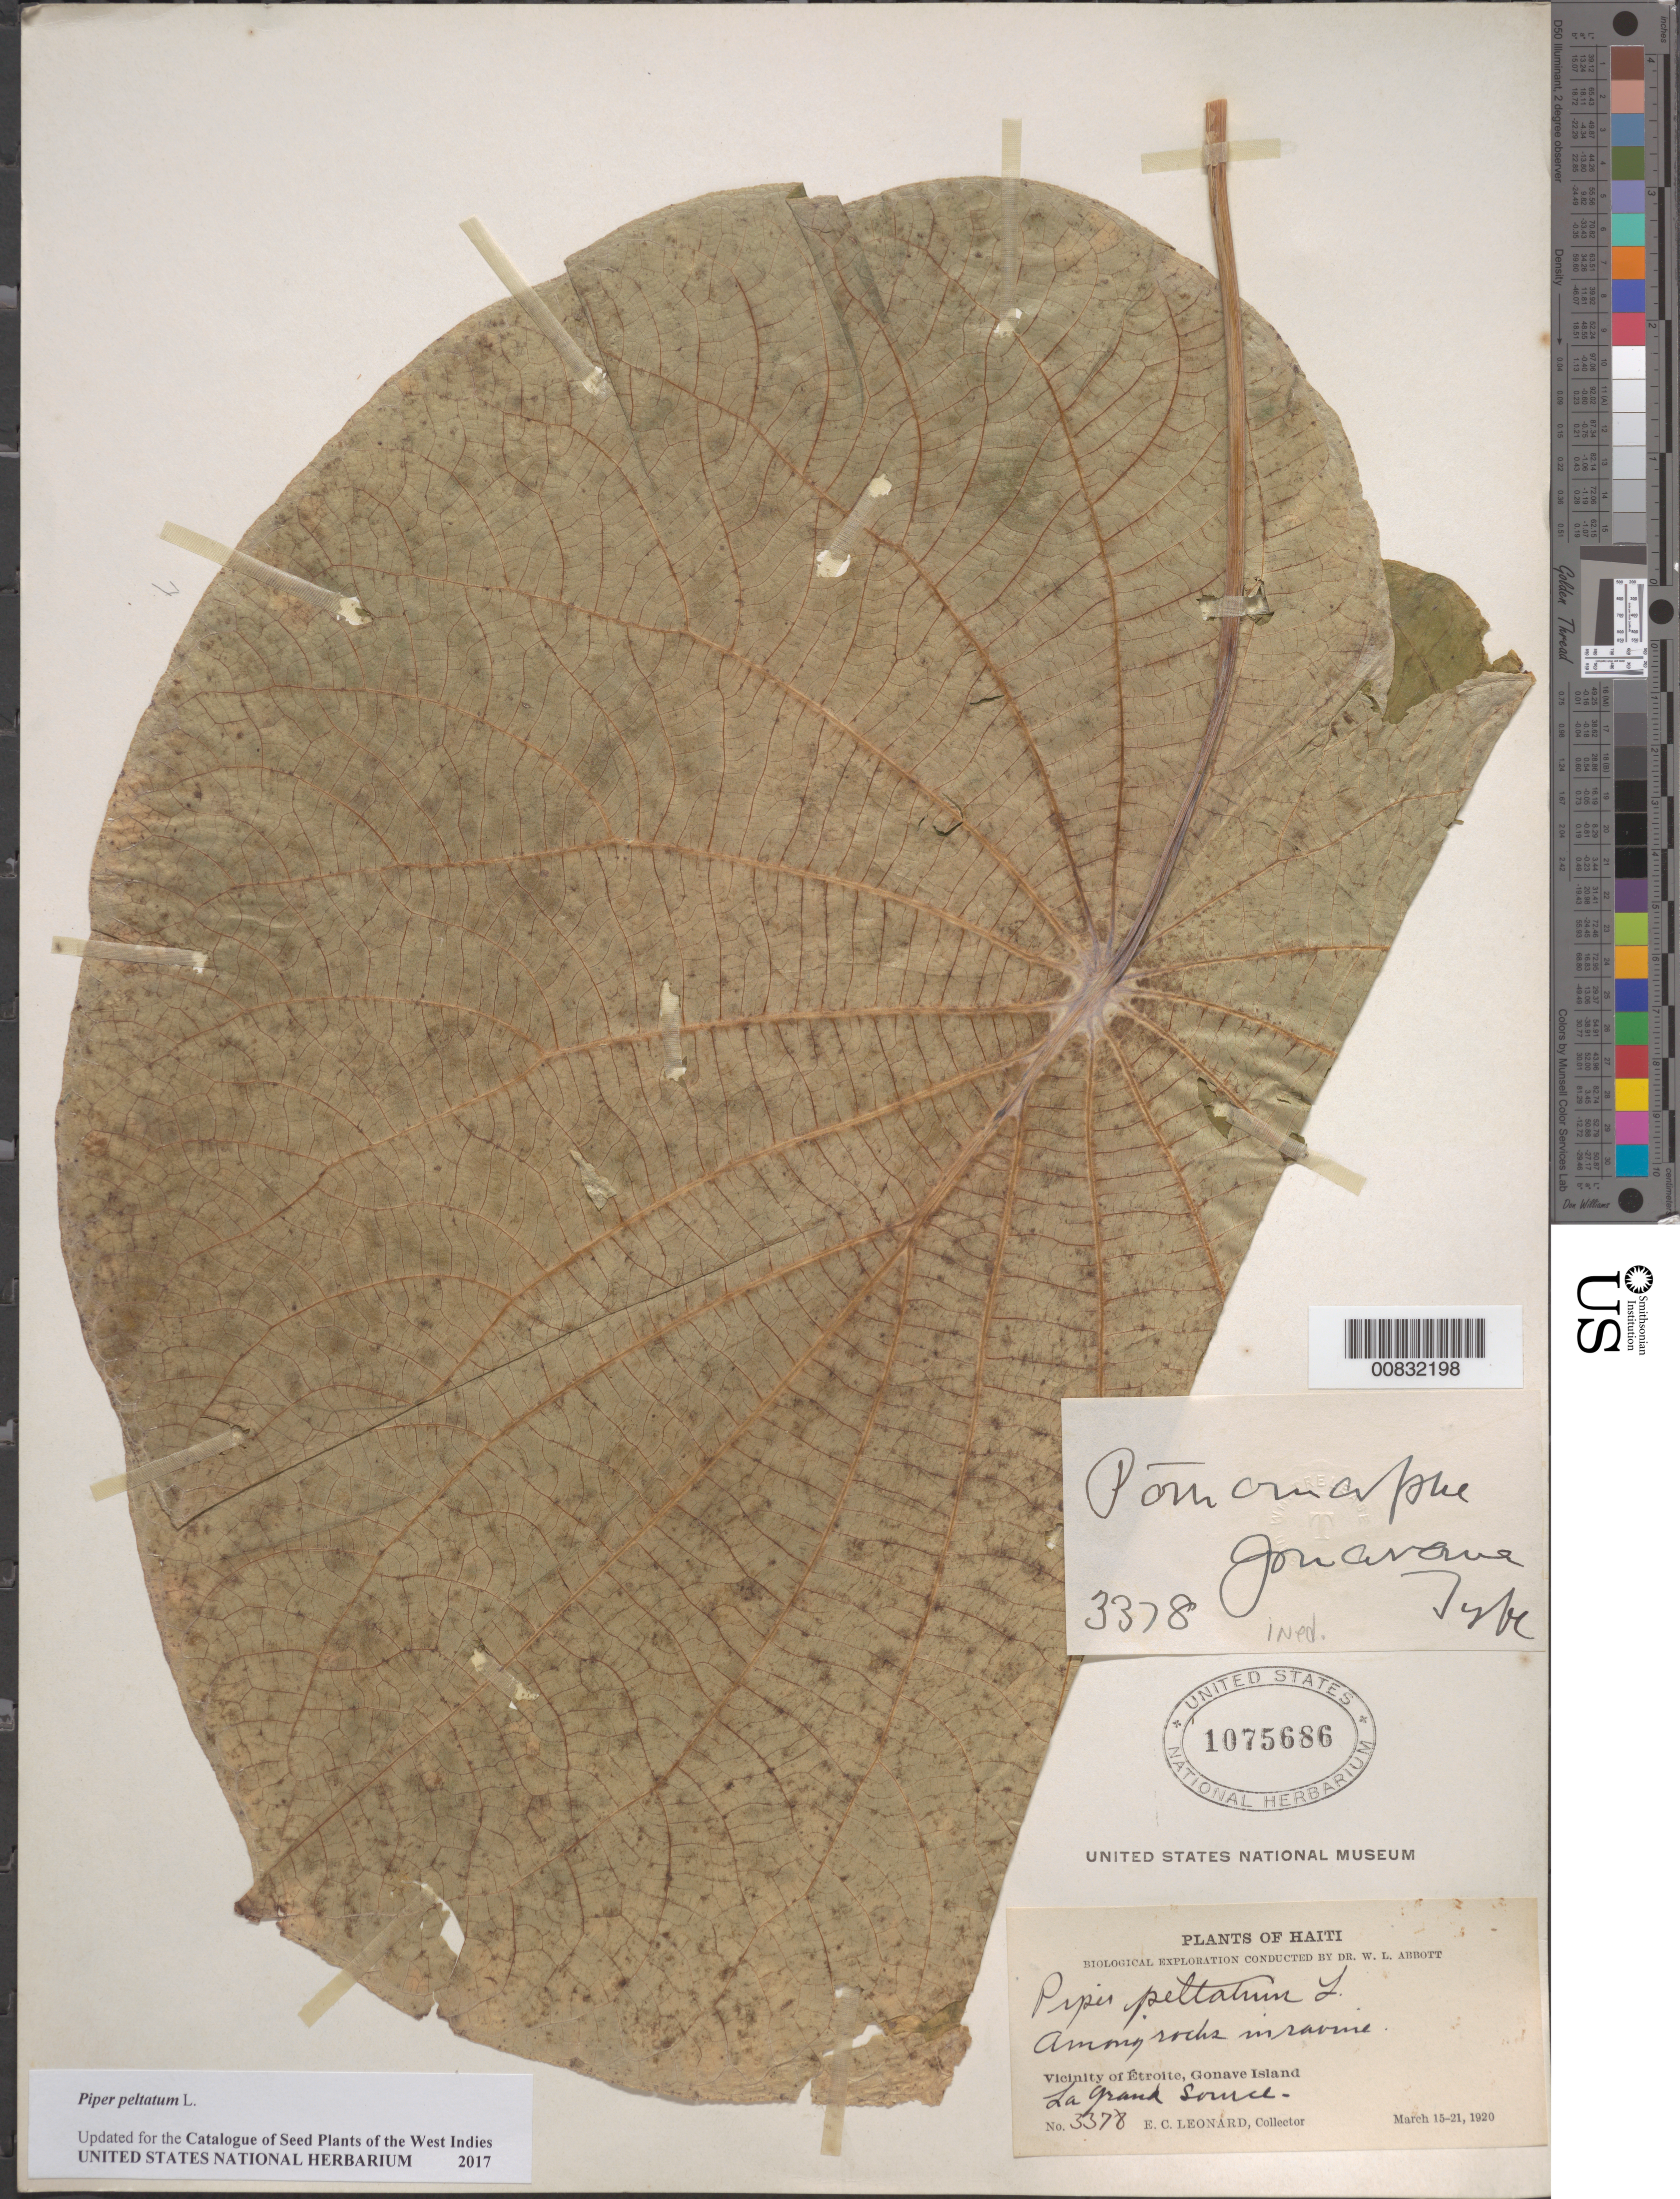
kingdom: Plantae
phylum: Tracheophyta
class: Magnoliopsida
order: Piperales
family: Piperaceae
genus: Piper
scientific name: Piper peltatum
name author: L.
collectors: E. C. Leonard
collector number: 3378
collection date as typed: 15 Mar 1920 to 21 Mar 1920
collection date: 1920-03-15/1920-03-21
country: Haiti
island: Gonave I.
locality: Vicinity of Étroite, Gonave Island. La Grand Source.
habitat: Among rocks in ravine.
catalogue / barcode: US 1075686